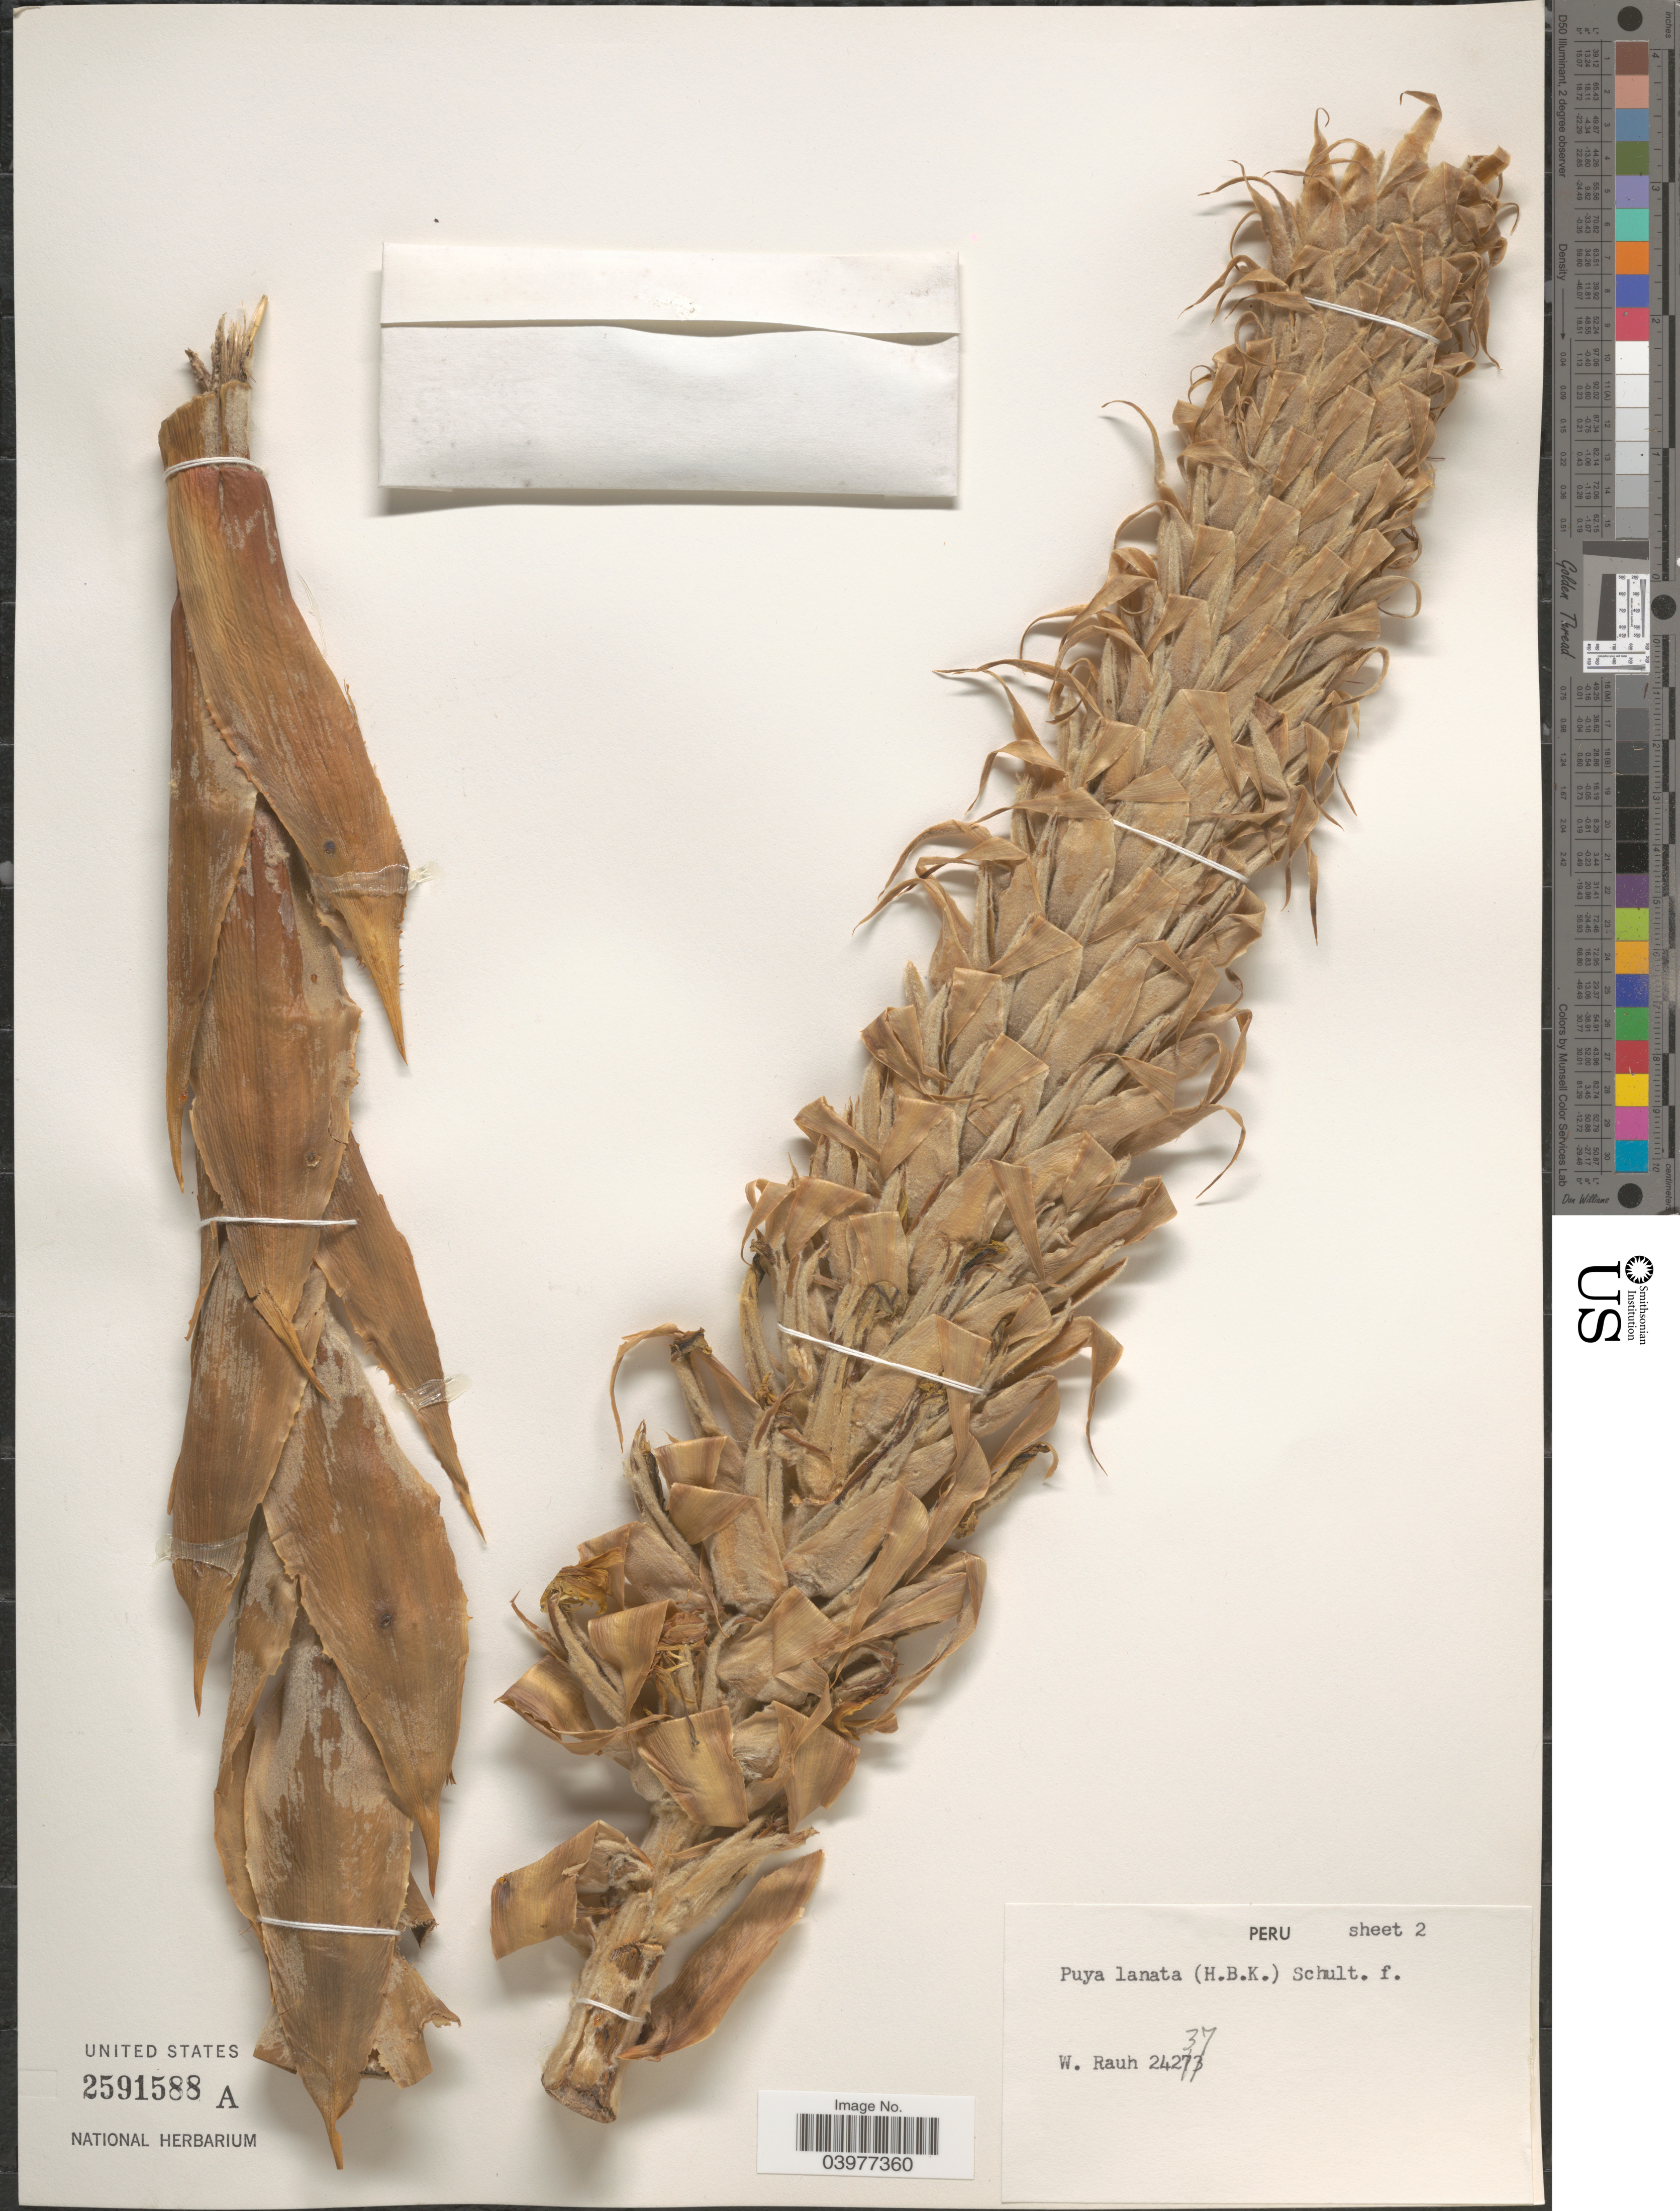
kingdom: Plantae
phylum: Tracheophyta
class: Liliopsida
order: Poales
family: Bromeliaceae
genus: Puya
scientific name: Puya lanata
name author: (Kunth) Schult. f.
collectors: W. Rauh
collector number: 2437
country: Peru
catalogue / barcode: US 2591588A